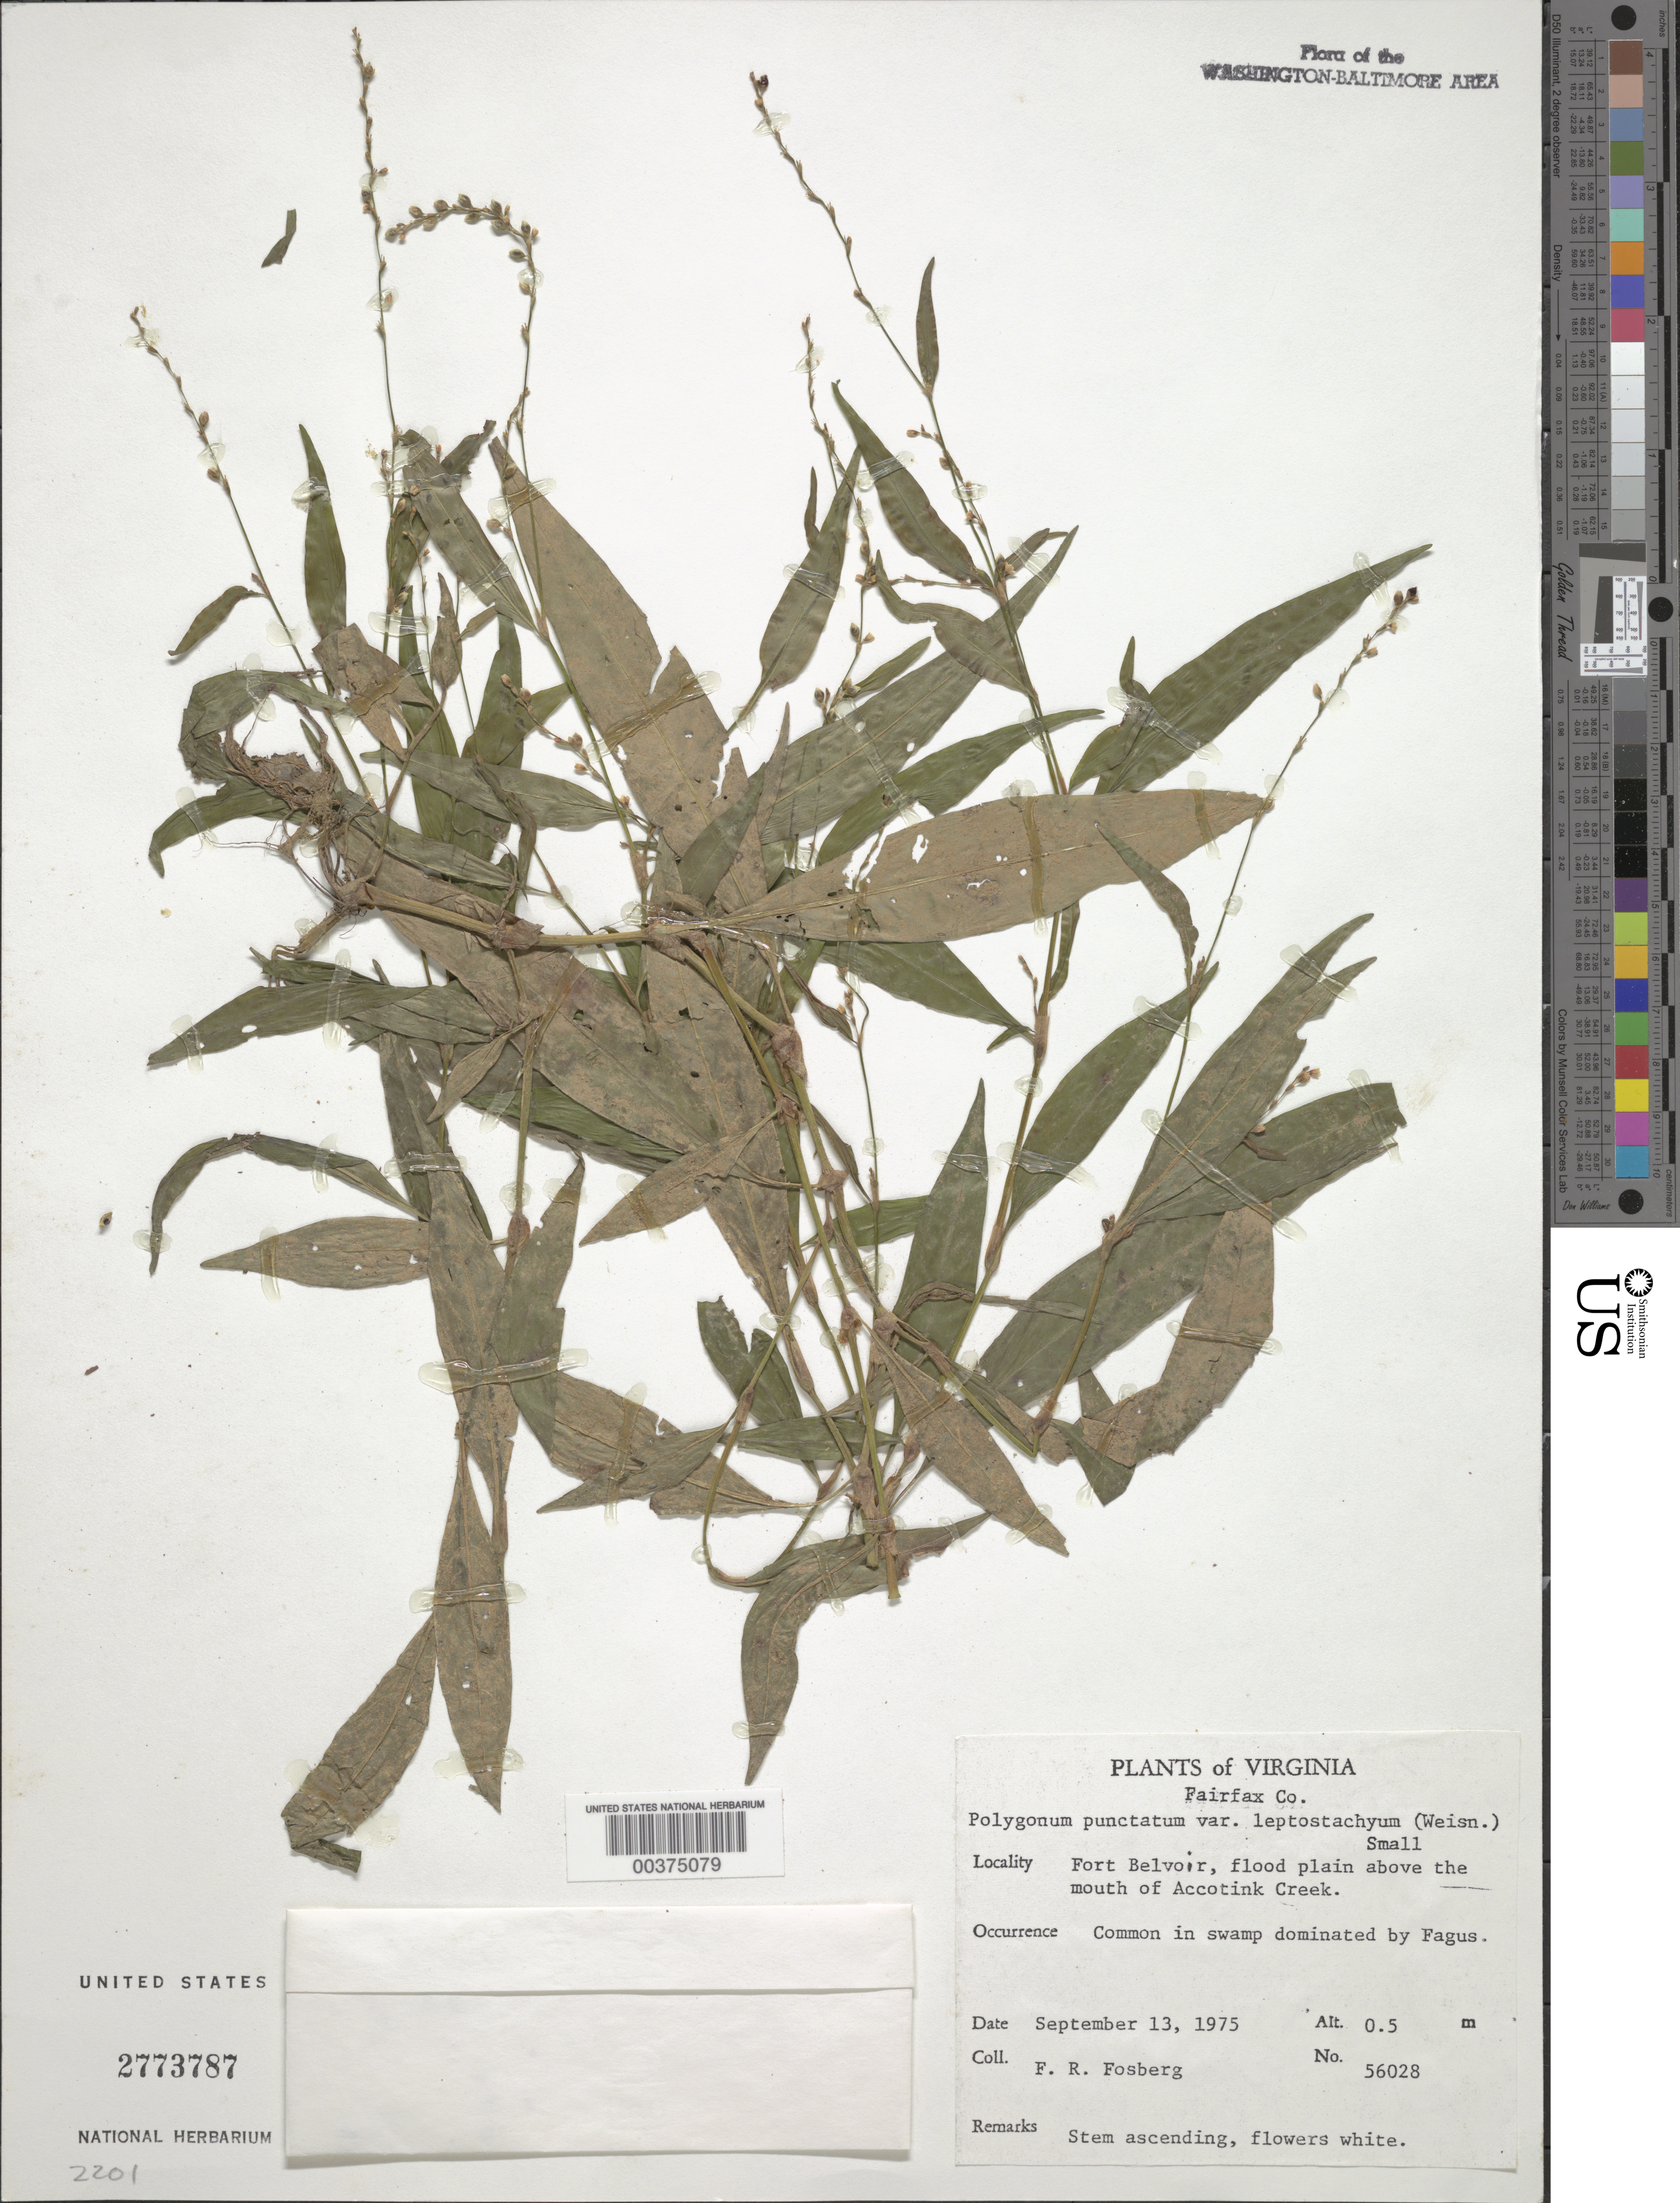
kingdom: Plantae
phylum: Tracheophyta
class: Magnoliopsida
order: Caryophyllales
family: Polygonaceae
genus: Persicaria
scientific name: Persicaria punctata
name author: (Elliott) Small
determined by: Atha, D. E.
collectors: F. R. Fosberg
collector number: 56028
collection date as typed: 13 Sep 1975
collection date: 1975-09-13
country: United States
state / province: Virginia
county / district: Fairfax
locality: Fort Belvoir, above Accotink Creek Mouth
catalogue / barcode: US 2773787